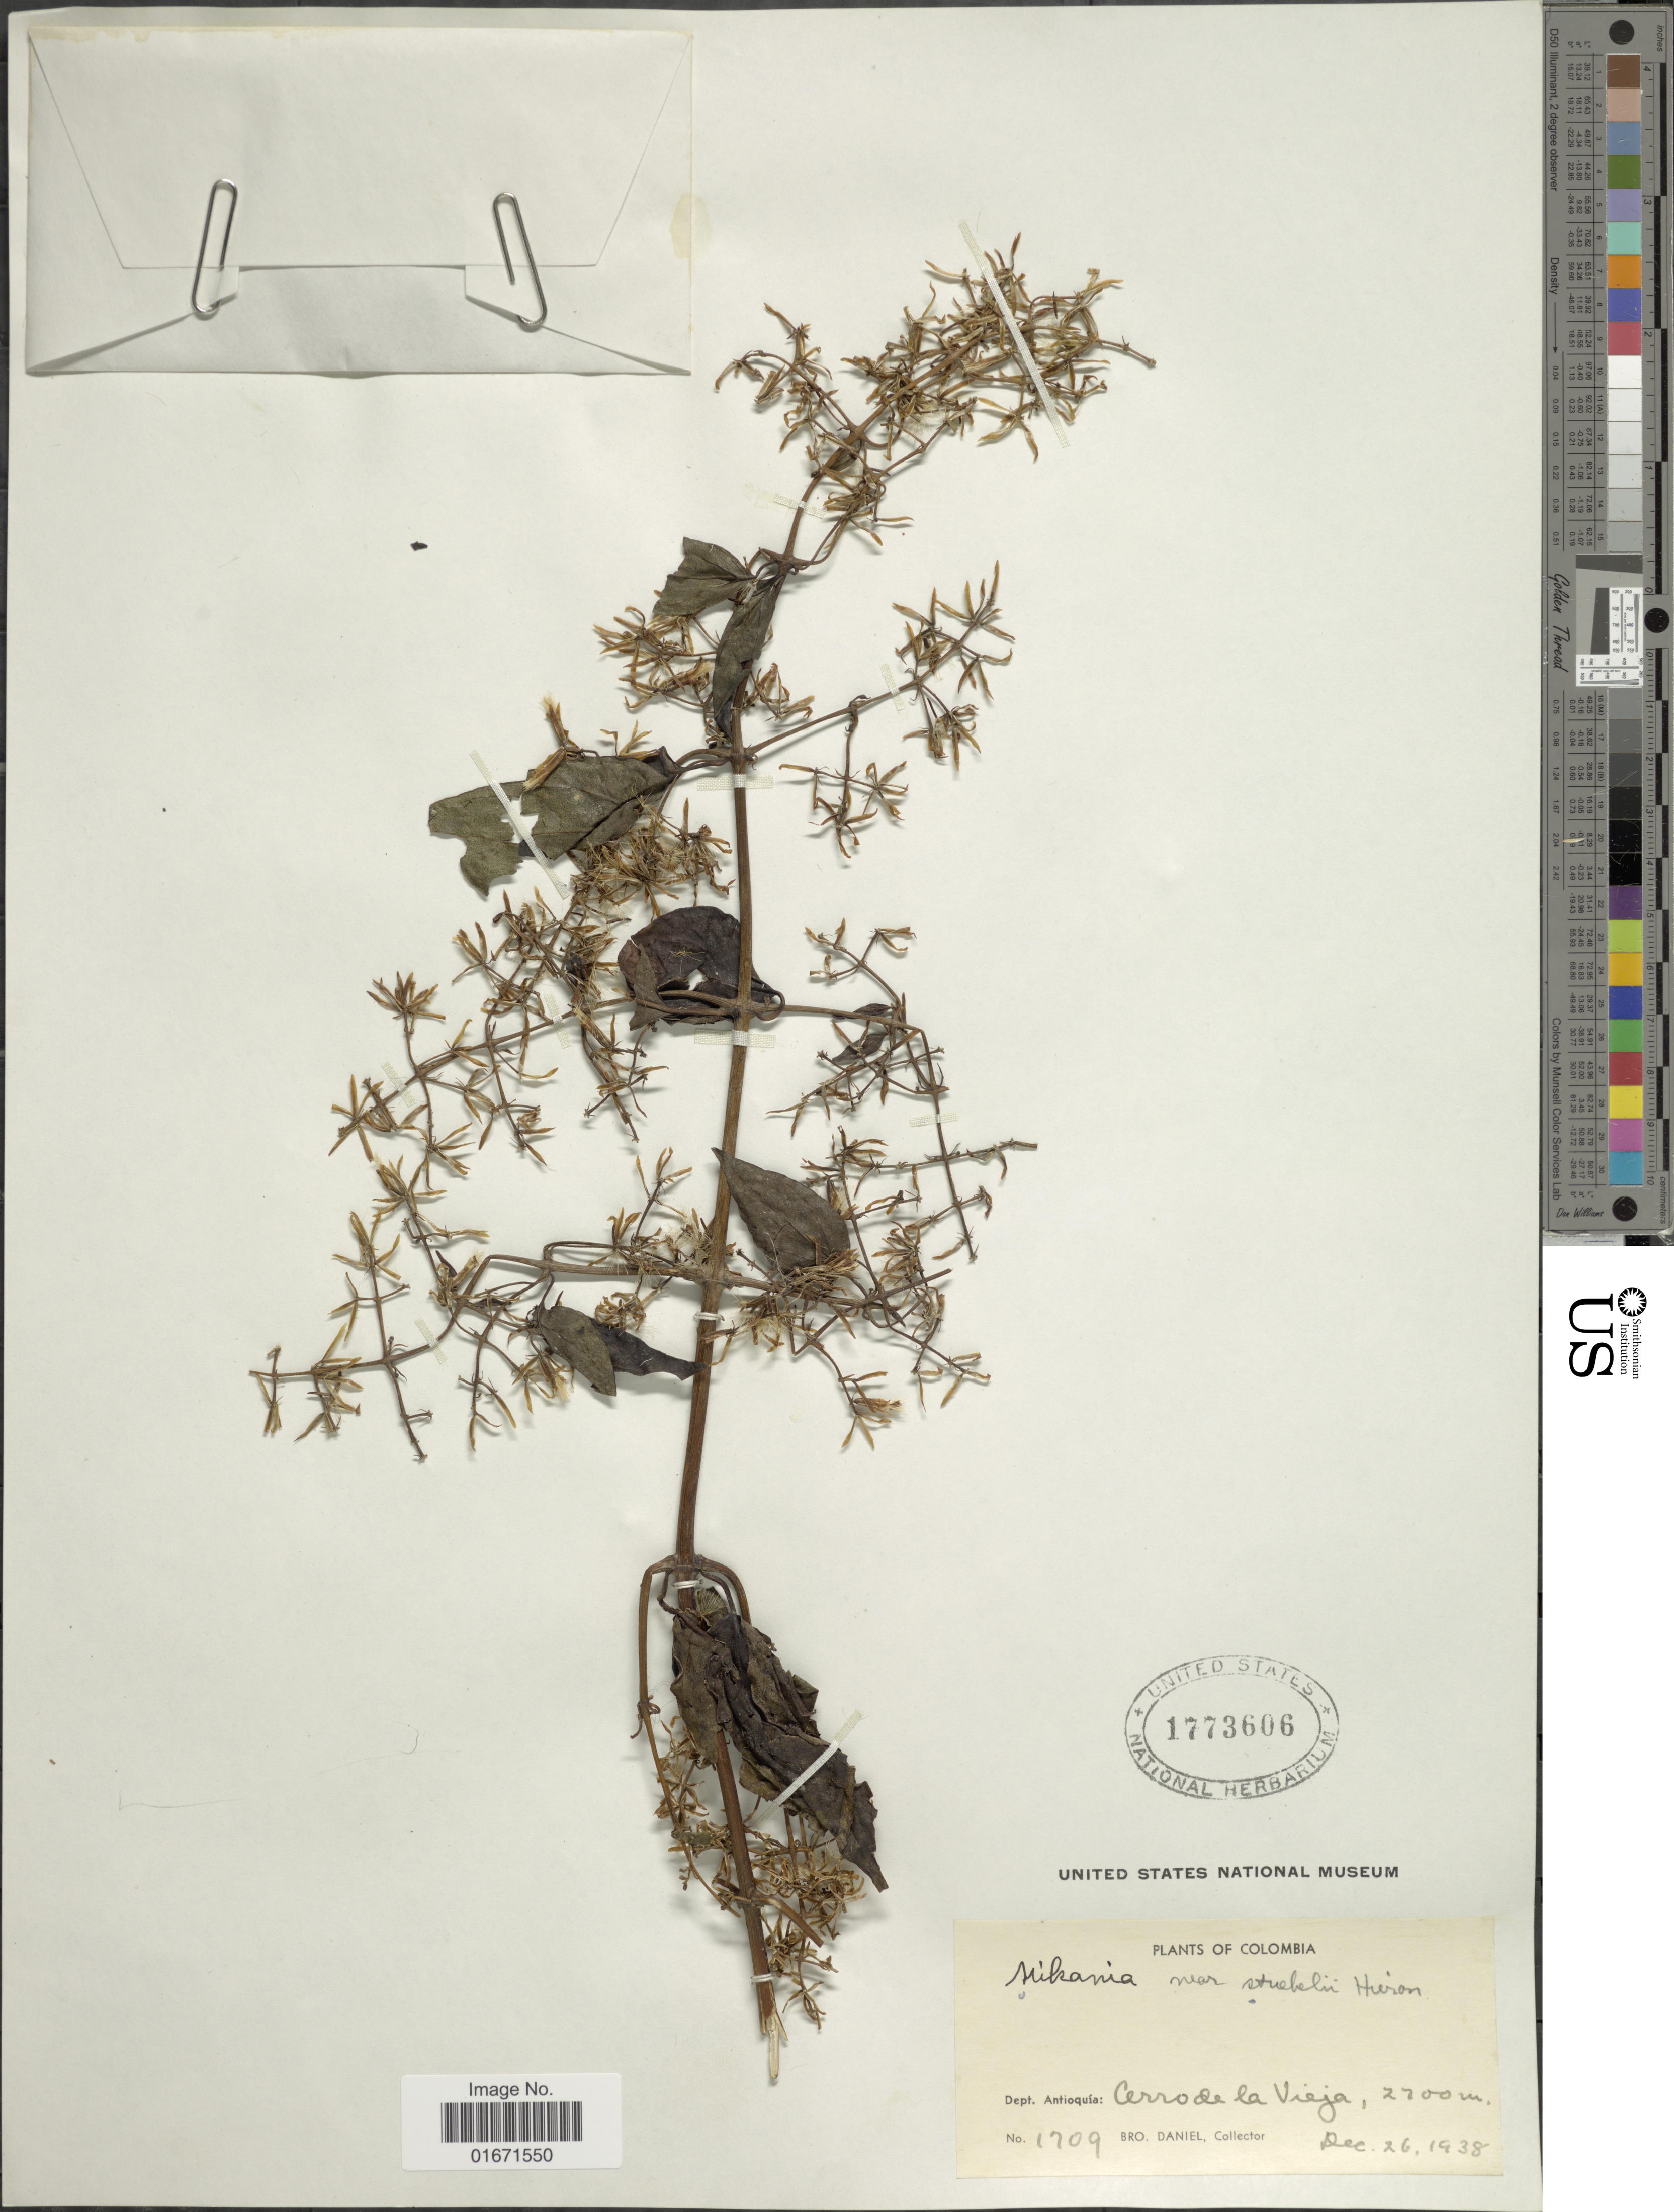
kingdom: Plantae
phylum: Tracheophyta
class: Magnoliopsida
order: Asterales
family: Asteraceae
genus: Mikania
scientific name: Mikania stuebelii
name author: Hieron.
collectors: Bro. Daniel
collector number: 1709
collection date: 1938-12-26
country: Colombia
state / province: Antioquia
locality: Dept. Antioquia: Cerro de la Vieja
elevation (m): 2700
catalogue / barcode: US 1773606